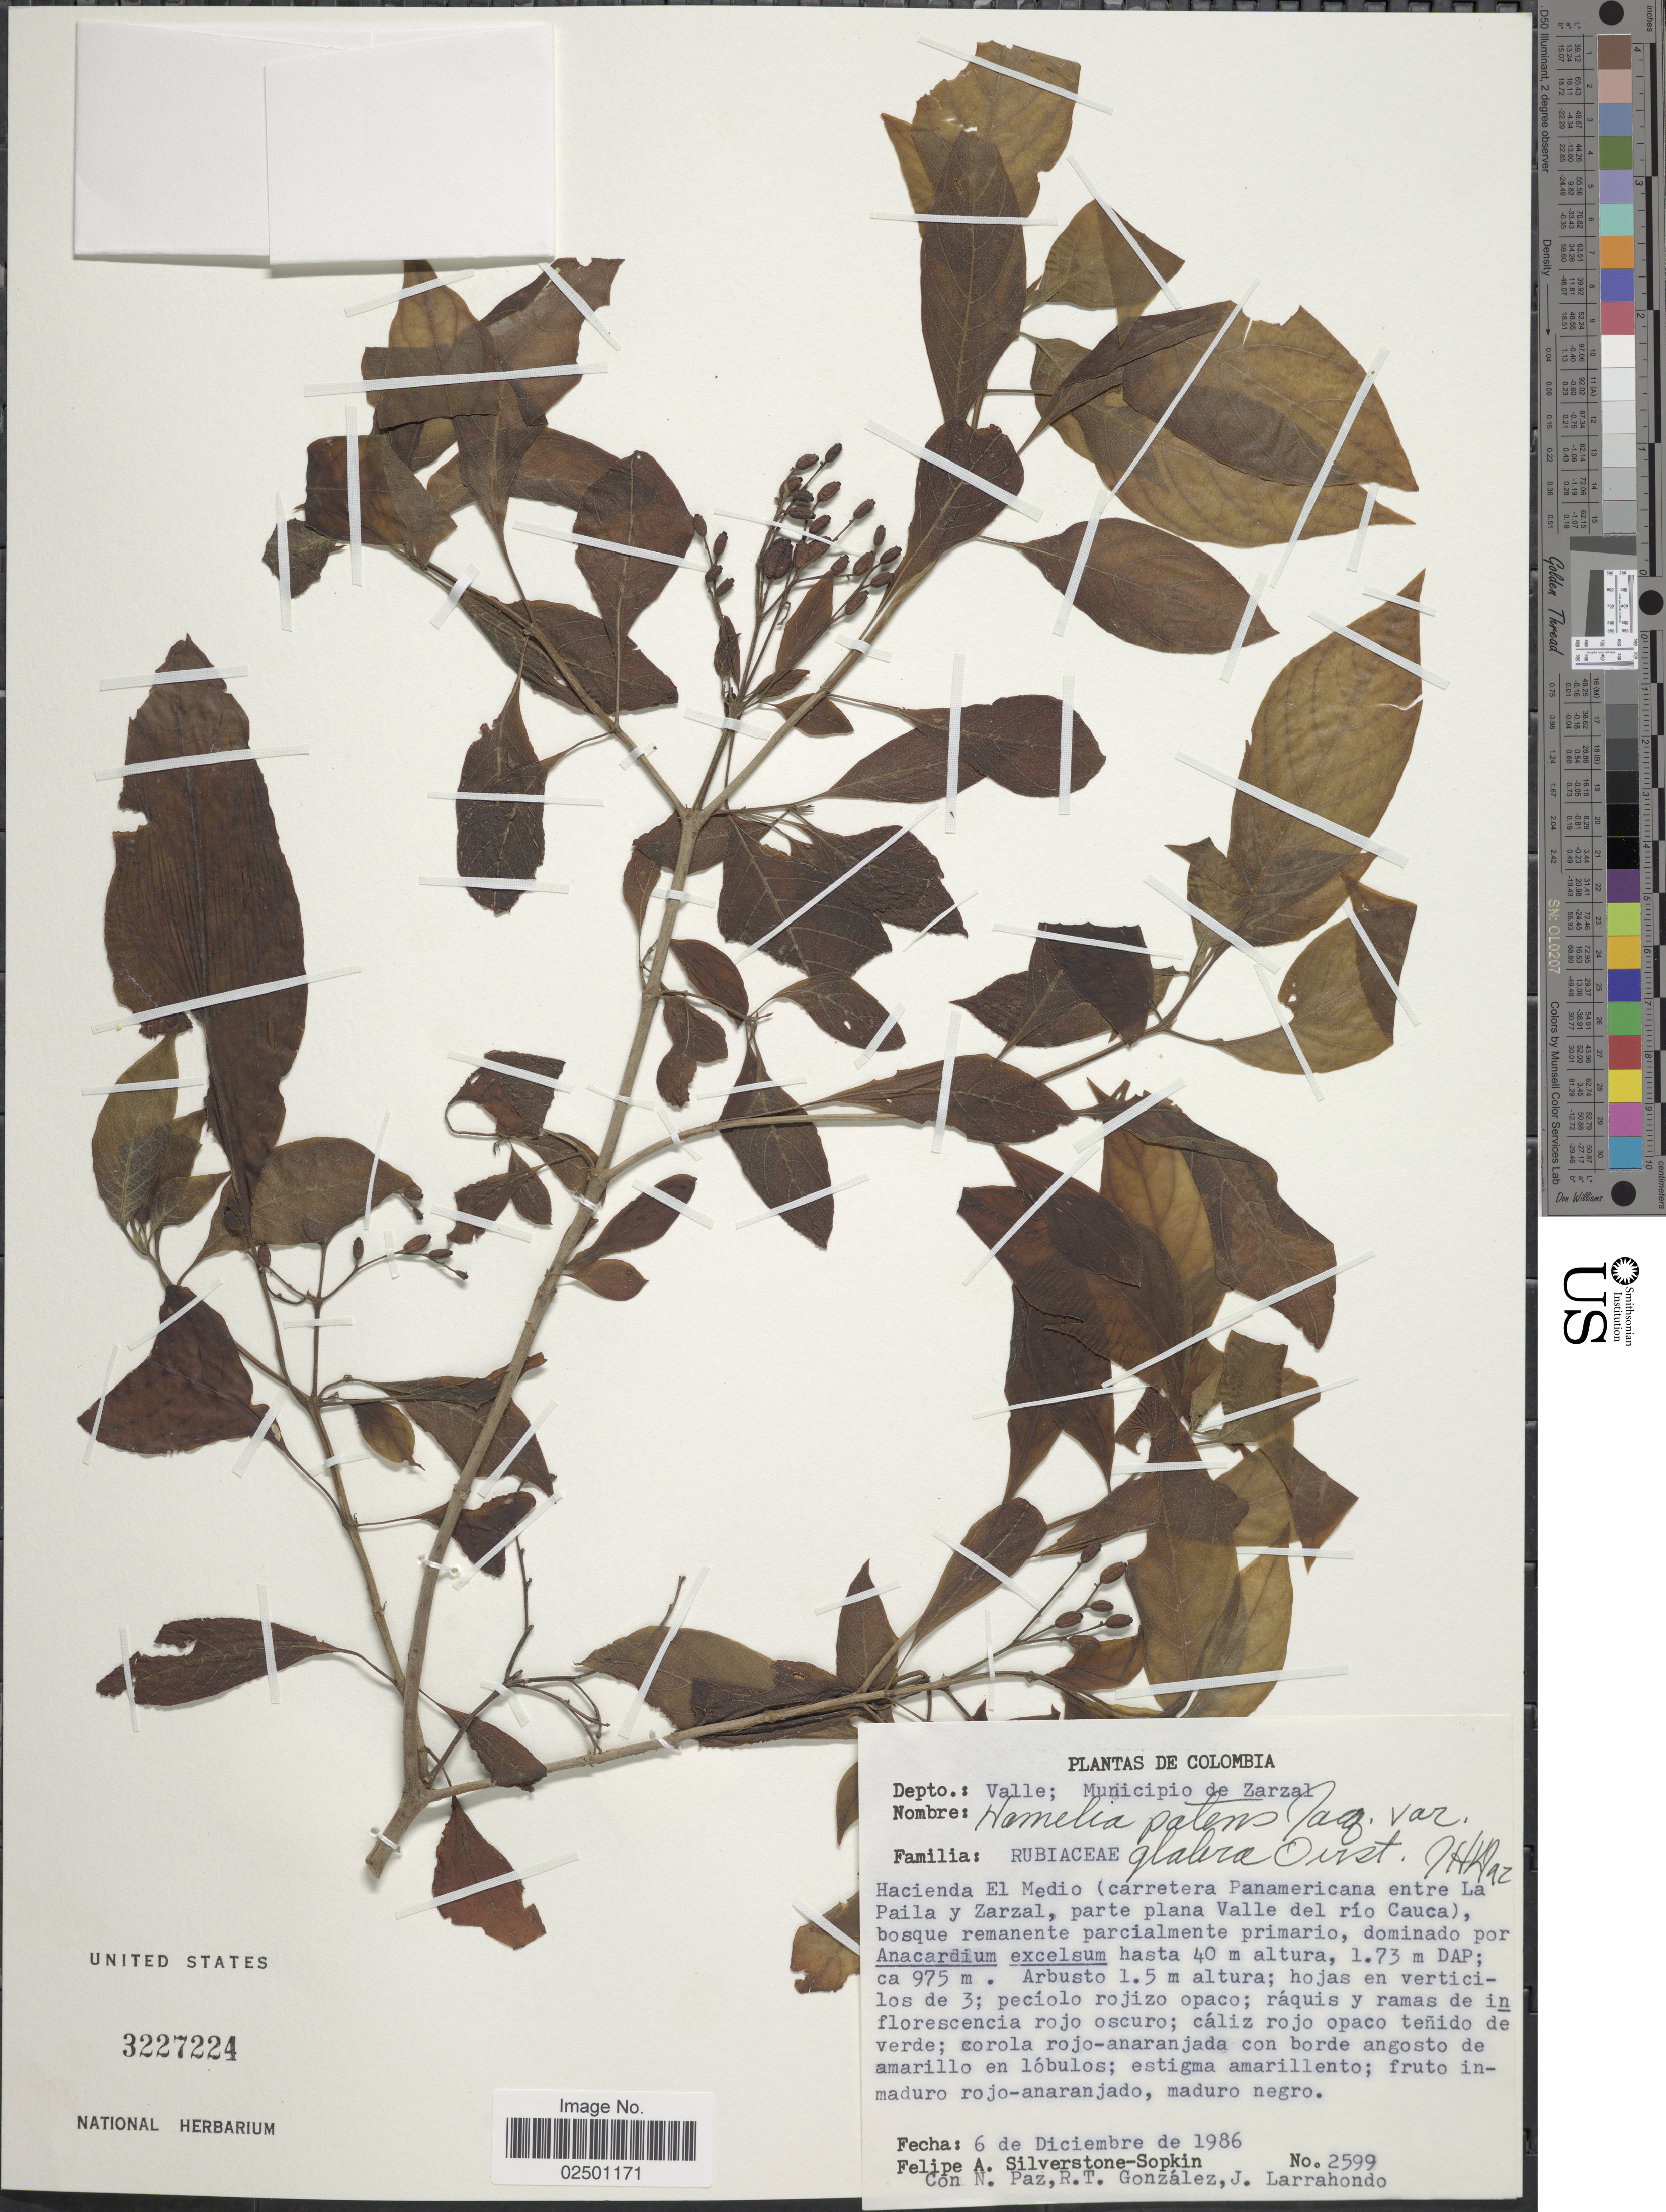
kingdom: Plantae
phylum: Tracheophyta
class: Magnoliopsida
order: Gentianales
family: Rubiaceae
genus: Hamelia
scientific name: Hamelia patens var. patens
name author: Jacq.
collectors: P. A. Silverstone-Sopkin, N. Paz, R. Gonzalez & J. Larrahondo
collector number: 2599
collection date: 1986-12-06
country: Colombia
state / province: Valle del Cauca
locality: Depto.: Valle. Municipio de Zarzal. Hacienda El Medio (carretera Panamericana) entre La Paila Y Zarzal, parte plana Valle del rio Cauca).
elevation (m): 975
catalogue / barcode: US 3227224